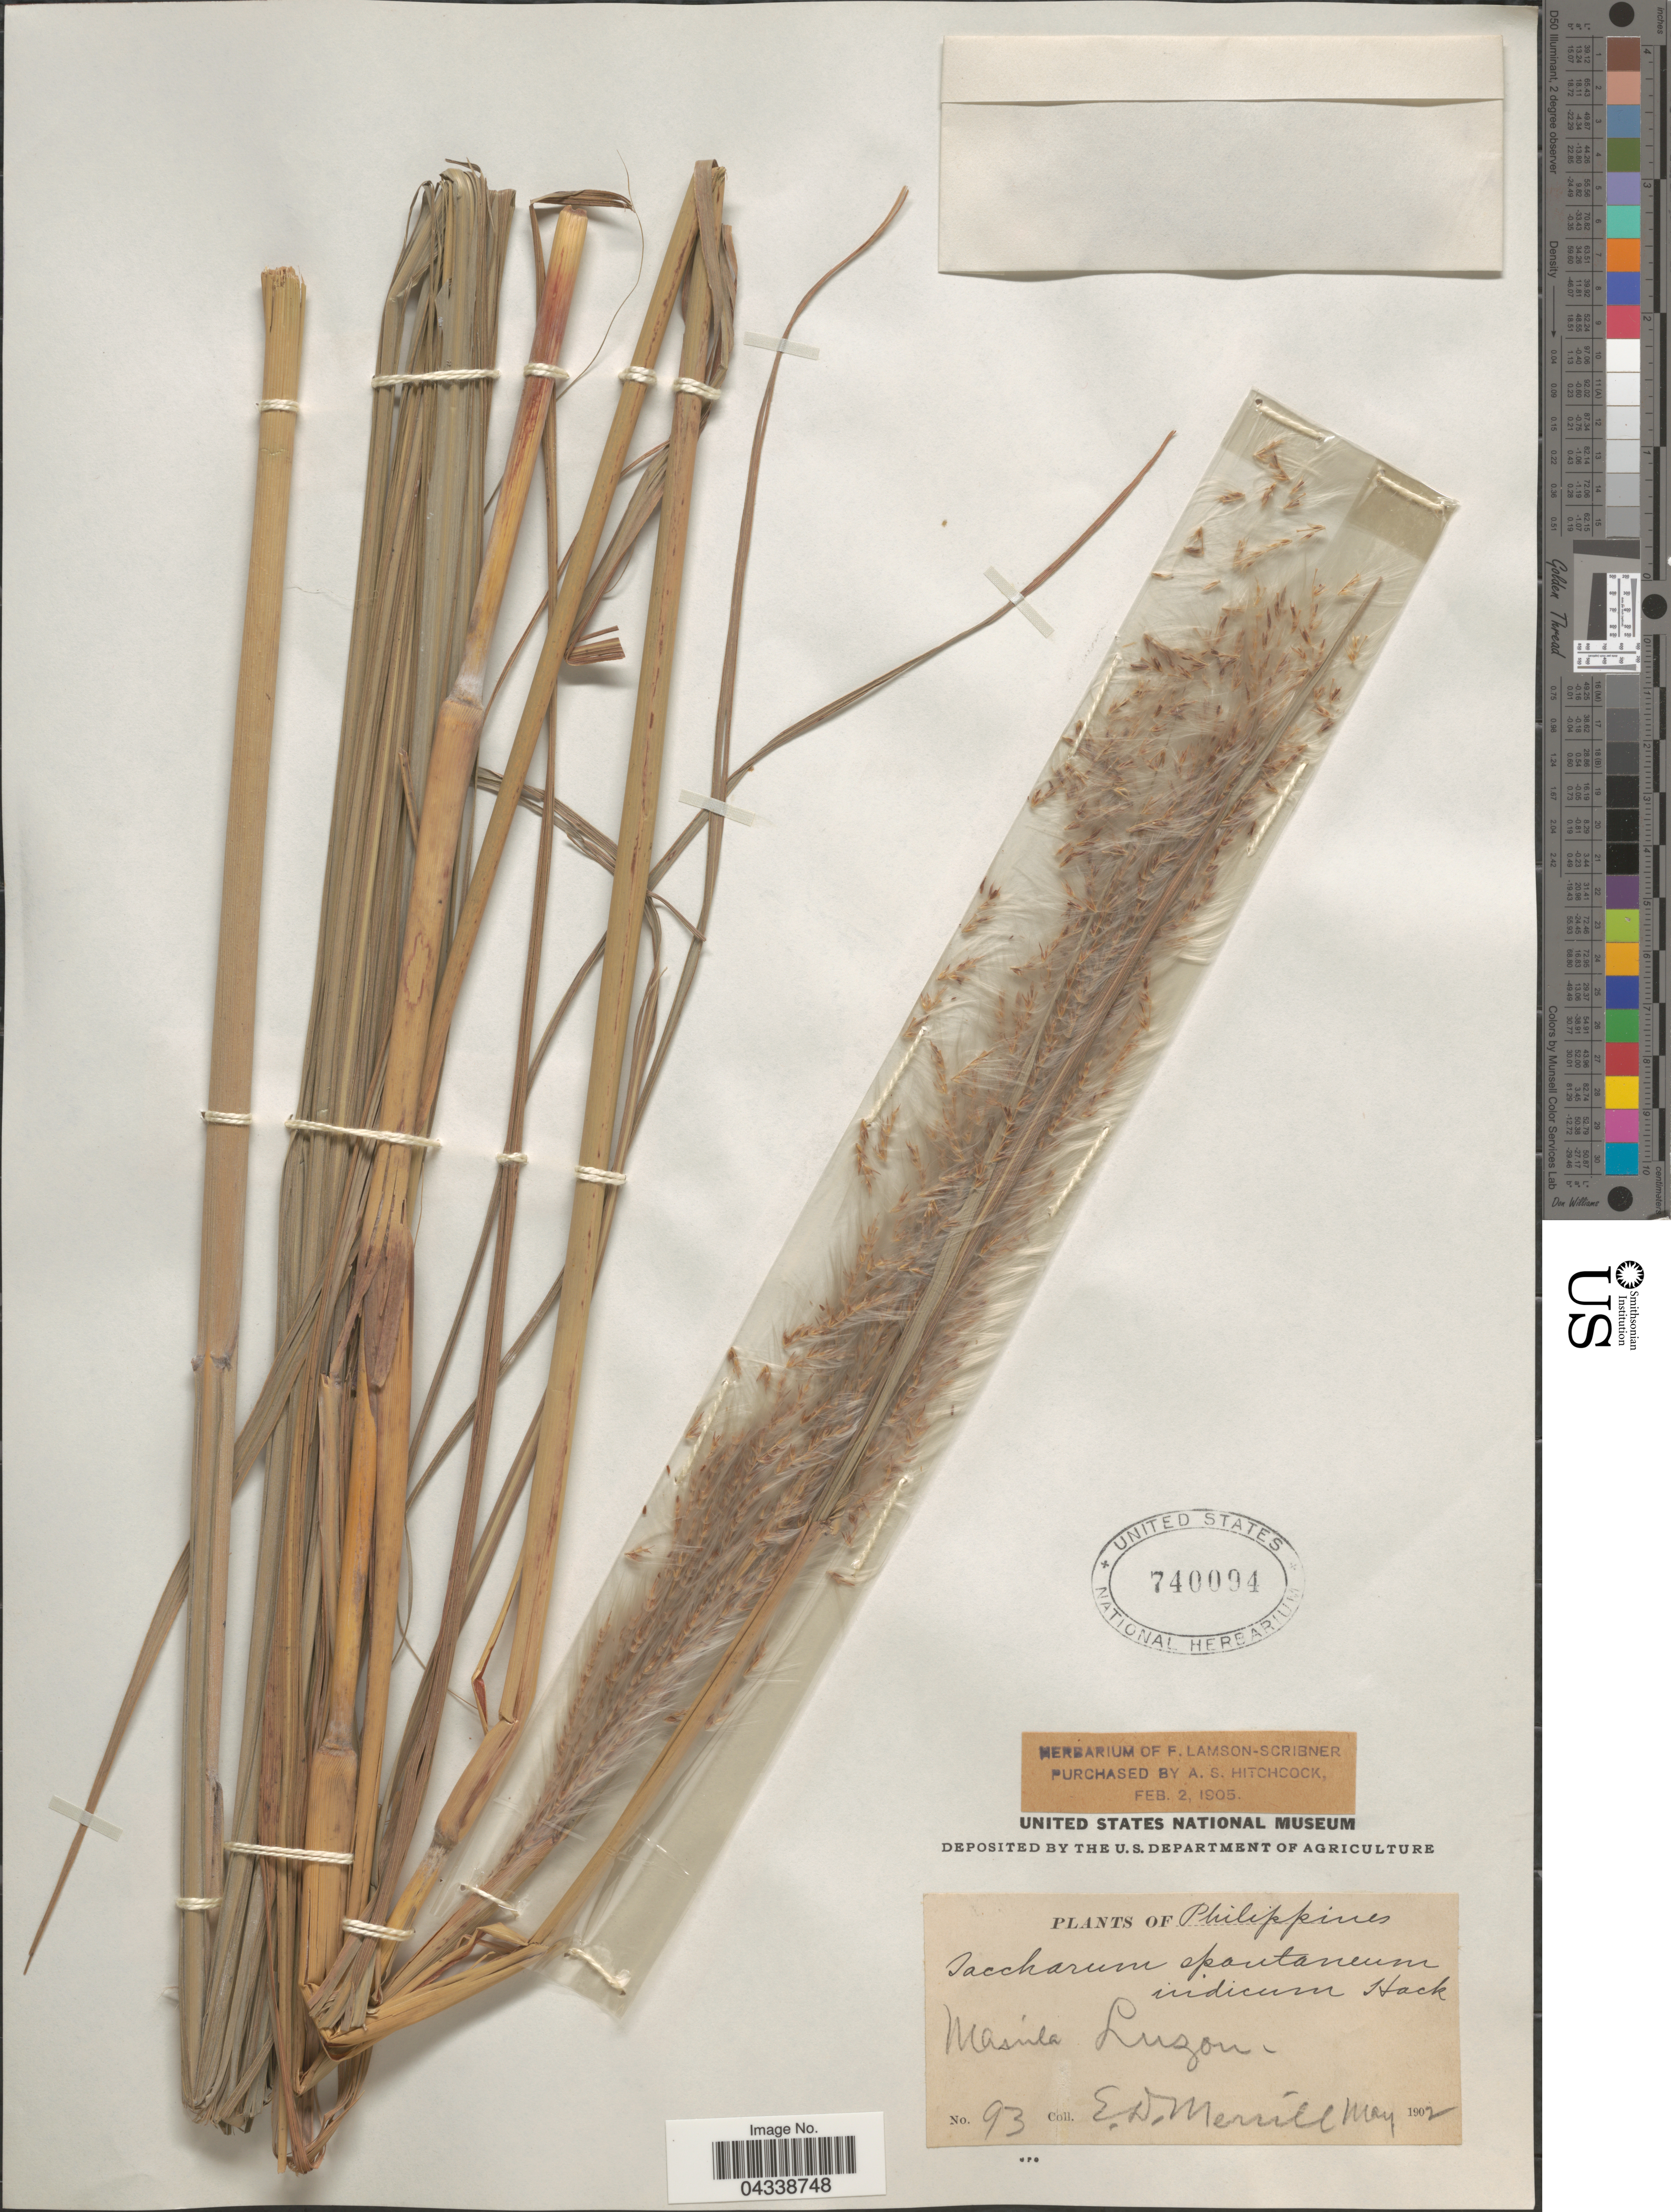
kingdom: Plantae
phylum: Tracheophyta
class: Liliopsida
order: Poales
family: Poaceae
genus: Saccharum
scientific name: Saccharum spontaneum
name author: L.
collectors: E. D. Merrill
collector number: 93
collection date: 1902-05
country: Philippines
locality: Manila. Luzon.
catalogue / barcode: US 740094